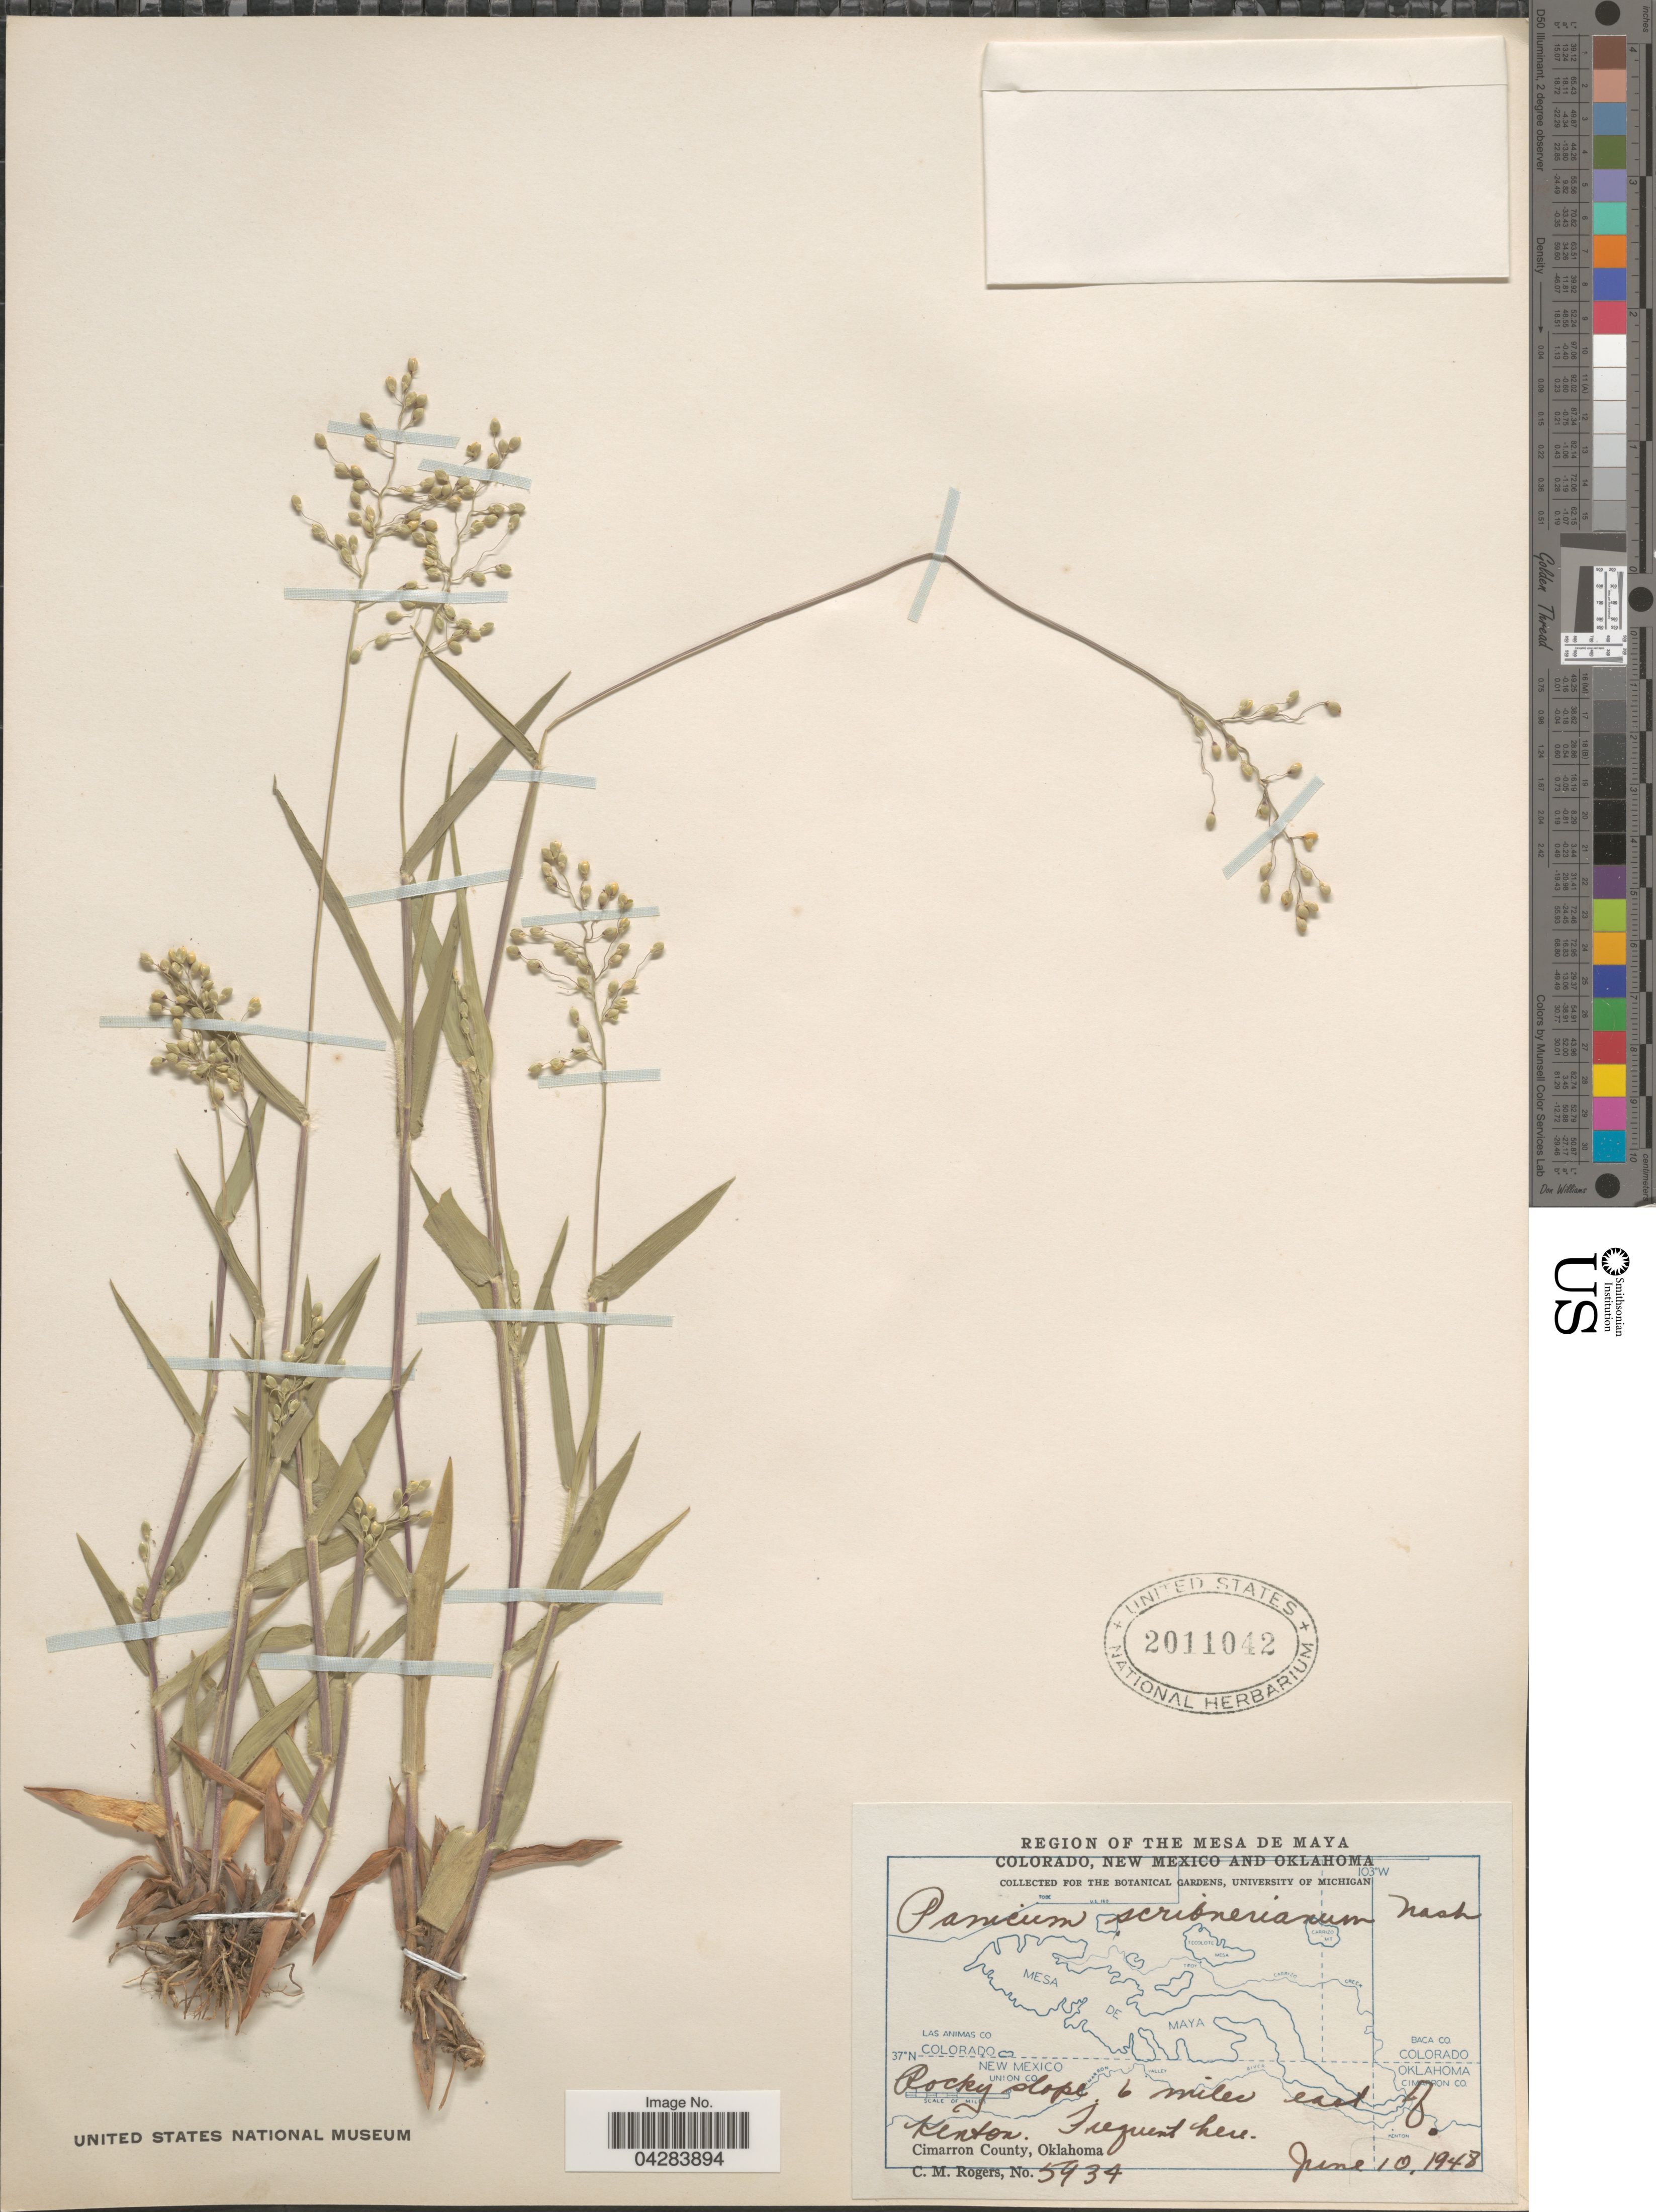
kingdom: Plantae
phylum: Tracheophyta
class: Liliopsida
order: Poales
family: Poaceae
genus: Dichanthelium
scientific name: Dichanthelium oligosanthes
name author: (Schult.) Gould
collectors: C. M. Rogers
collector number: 5934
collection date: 1948-06-10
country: United States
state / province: Oklahoma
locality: Region of The Mesa de Maya. Rocky slope, 6 miles east of Kenton. Cimarron County.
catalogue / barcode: US 2011042